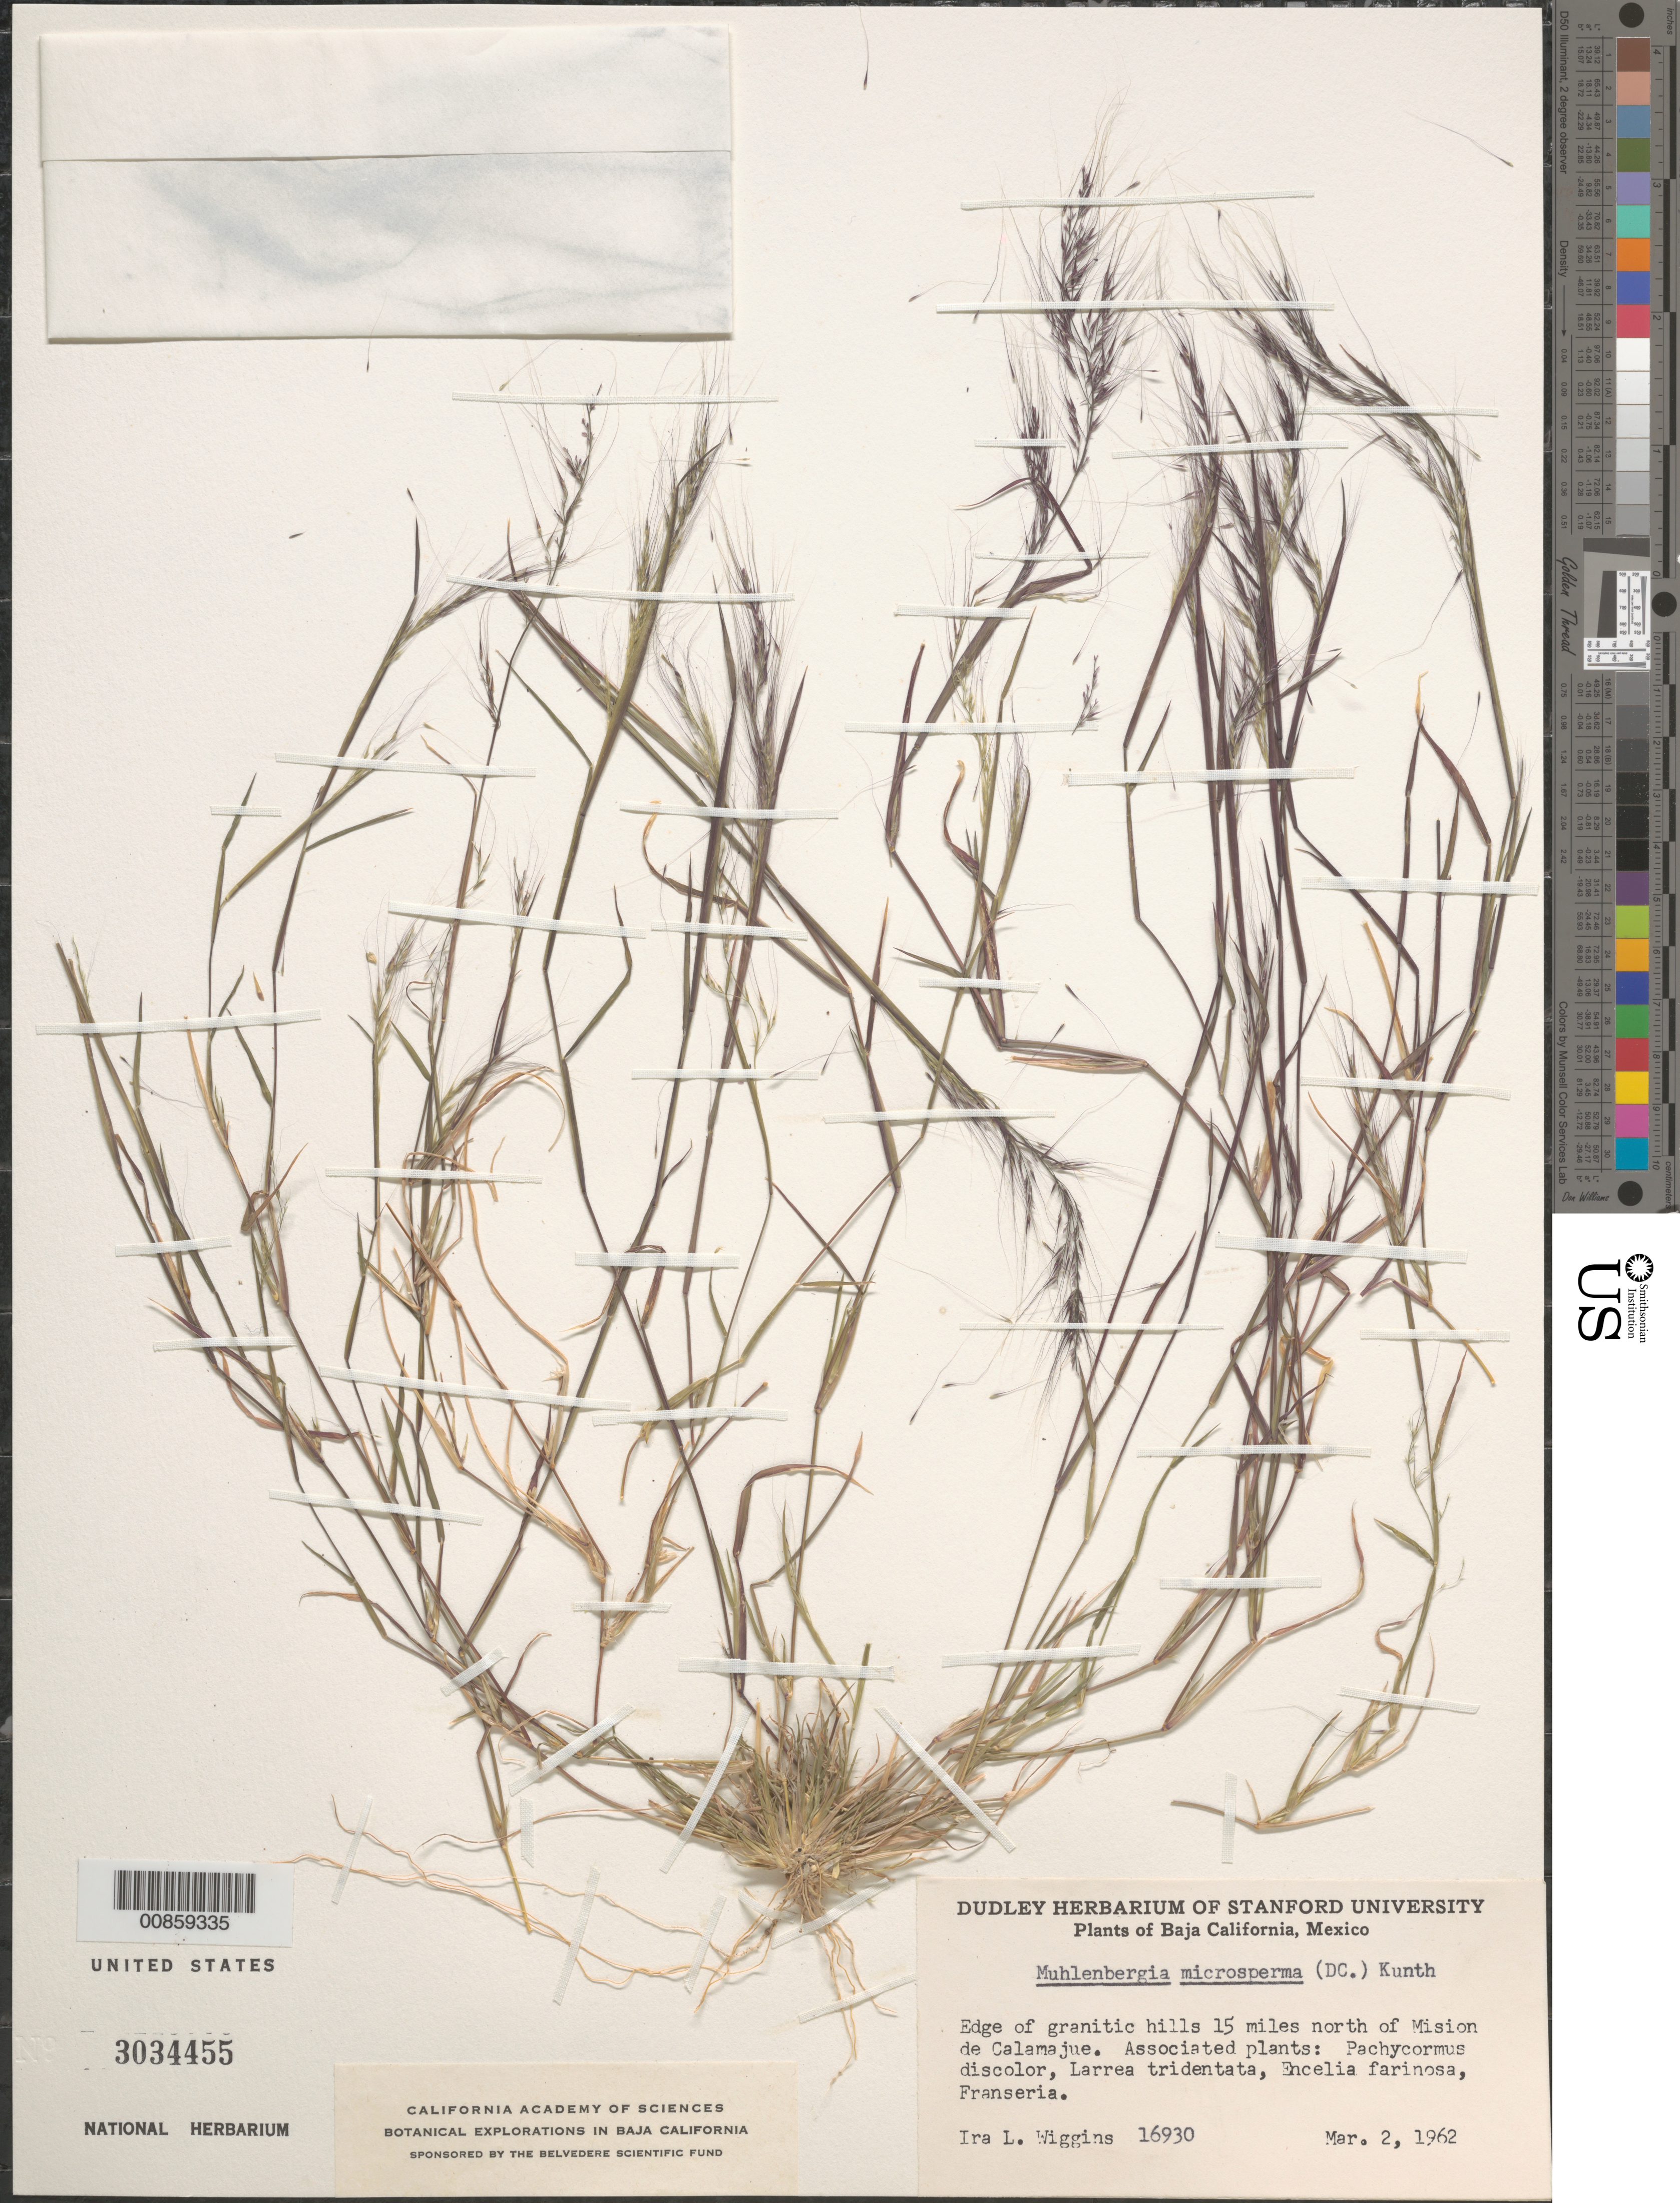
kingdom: Plantae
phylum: Tracheophyta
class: Liliopsida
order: Poales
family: Poaceae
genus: Muhlenbergia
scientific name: Muhlenbergia microsperma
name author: (DC.) Kunth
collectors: I. L. Wiggins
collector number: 16930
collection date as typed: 02 Mar 1962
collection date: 1962-03-02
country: Mexico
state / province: Baja California Norte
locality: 15 mi N of Mision de Calamajue, B.C.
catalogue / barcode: US 3034455